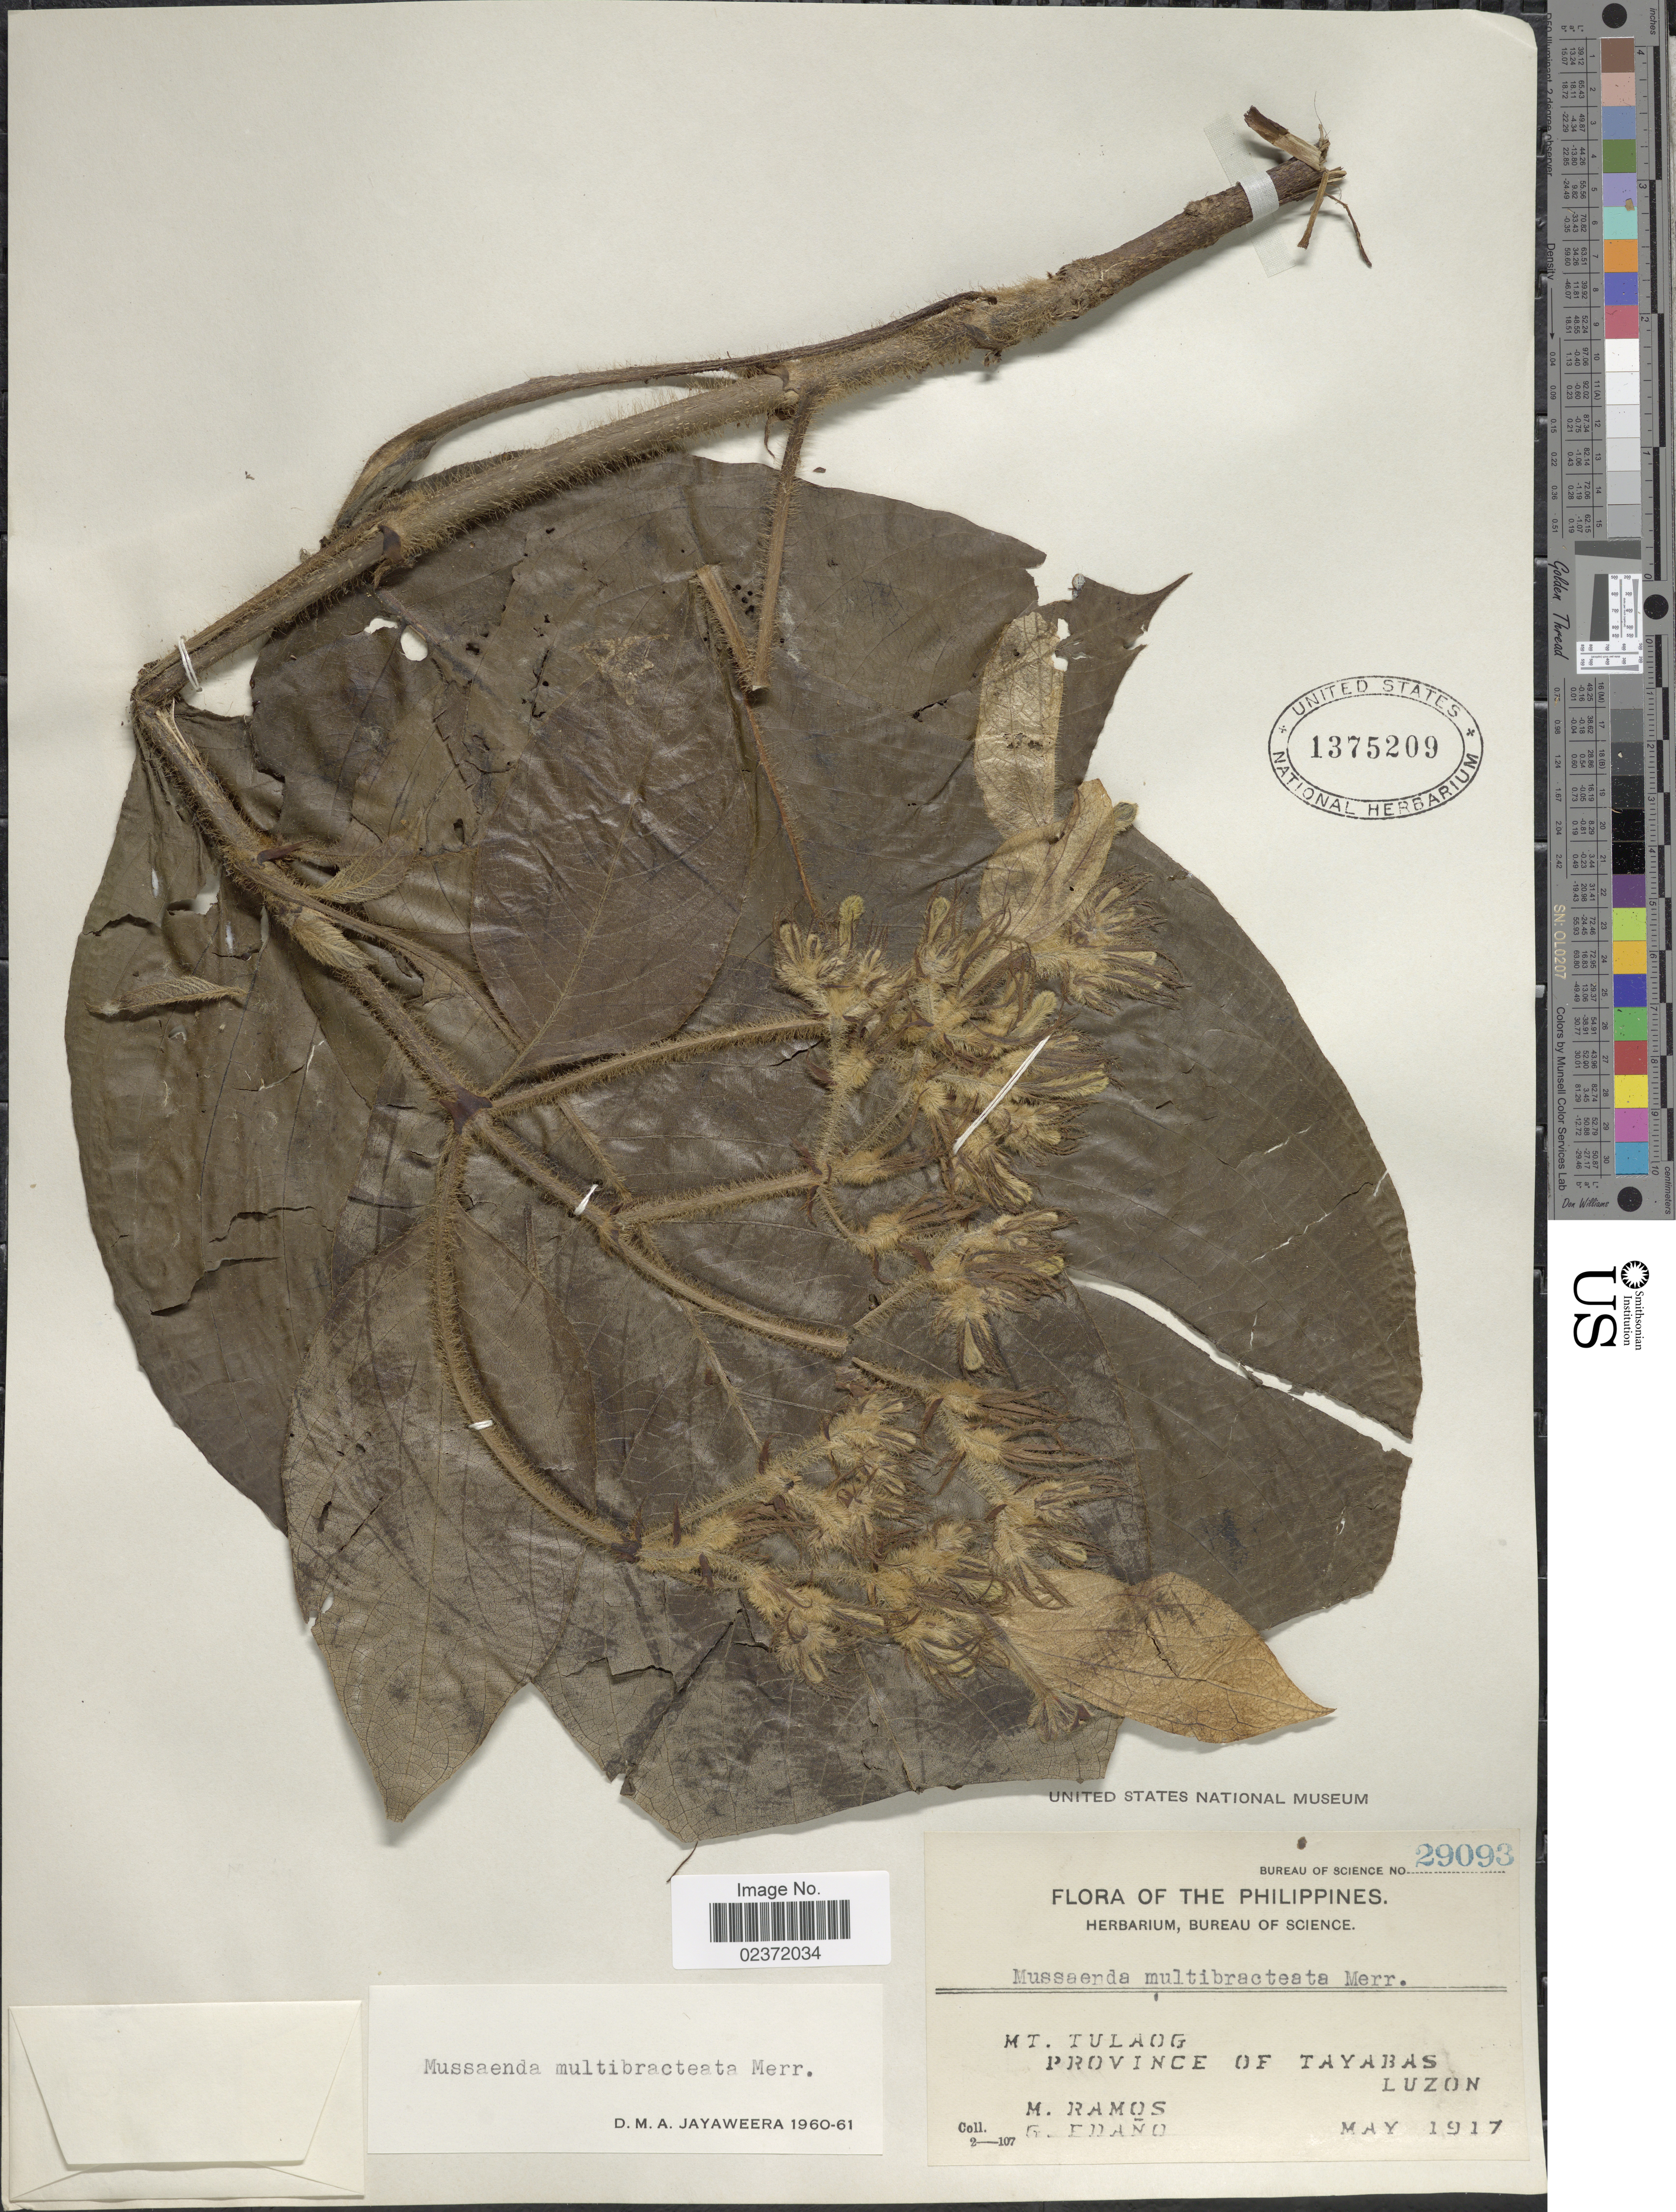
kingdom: Plantae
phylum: Tracheophyta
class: Magnoliopsida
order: Gentianales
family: Rubiaceae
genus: Mussaenda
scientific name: Mussaenda multibracteata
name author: Merr.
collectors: M. Ramos & G. Edaño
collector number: Bureau of Science 29093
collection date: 1917-05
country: Philippines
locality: Mt. Tulaog, Province of Tayabas, Luzon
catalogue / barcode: US 1375209